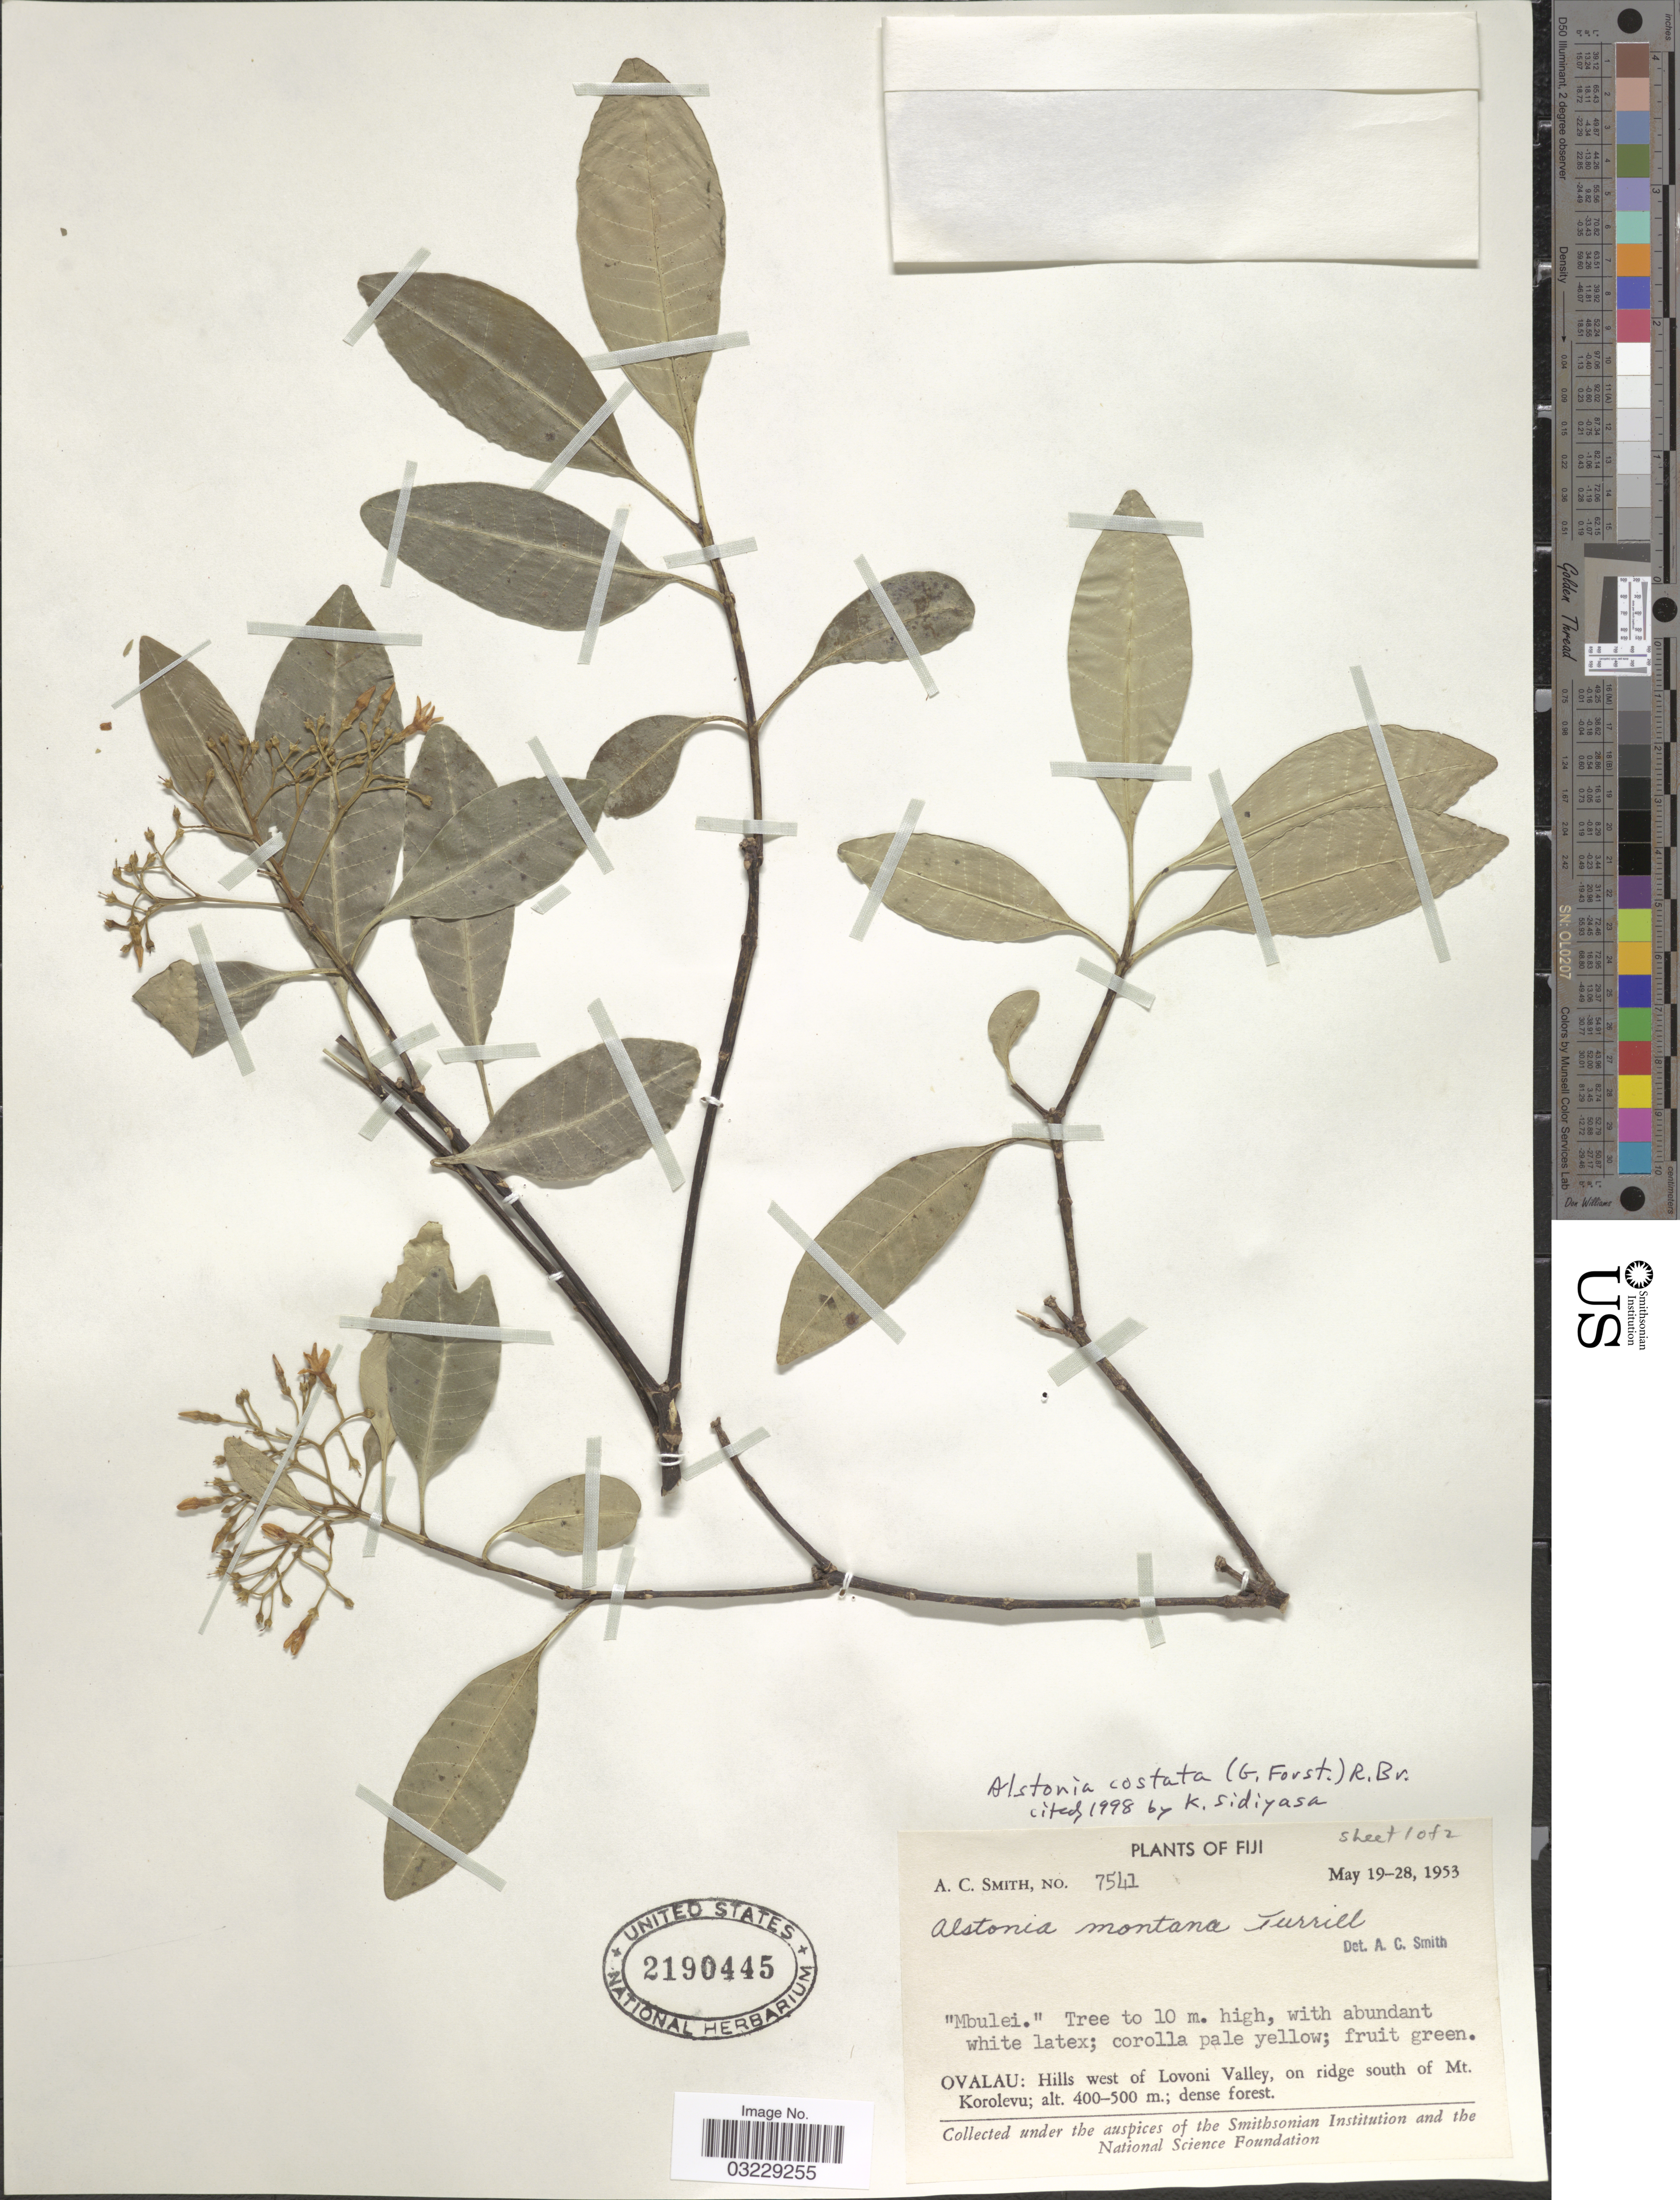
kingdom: Plantae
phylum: Tracheophyta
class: Magnoliopsida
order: Gentianales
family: Apocynaceae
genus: Alstonia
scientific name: Alstonia sp.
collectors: A. C. Smith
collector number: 7541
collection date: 1953-05-19/1953-05-28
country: Fiji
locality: Ovalau: Hills west of Lovoni Valley, on ridge south of Mt. Korolevu.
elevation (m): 400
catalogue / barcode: US 2190445